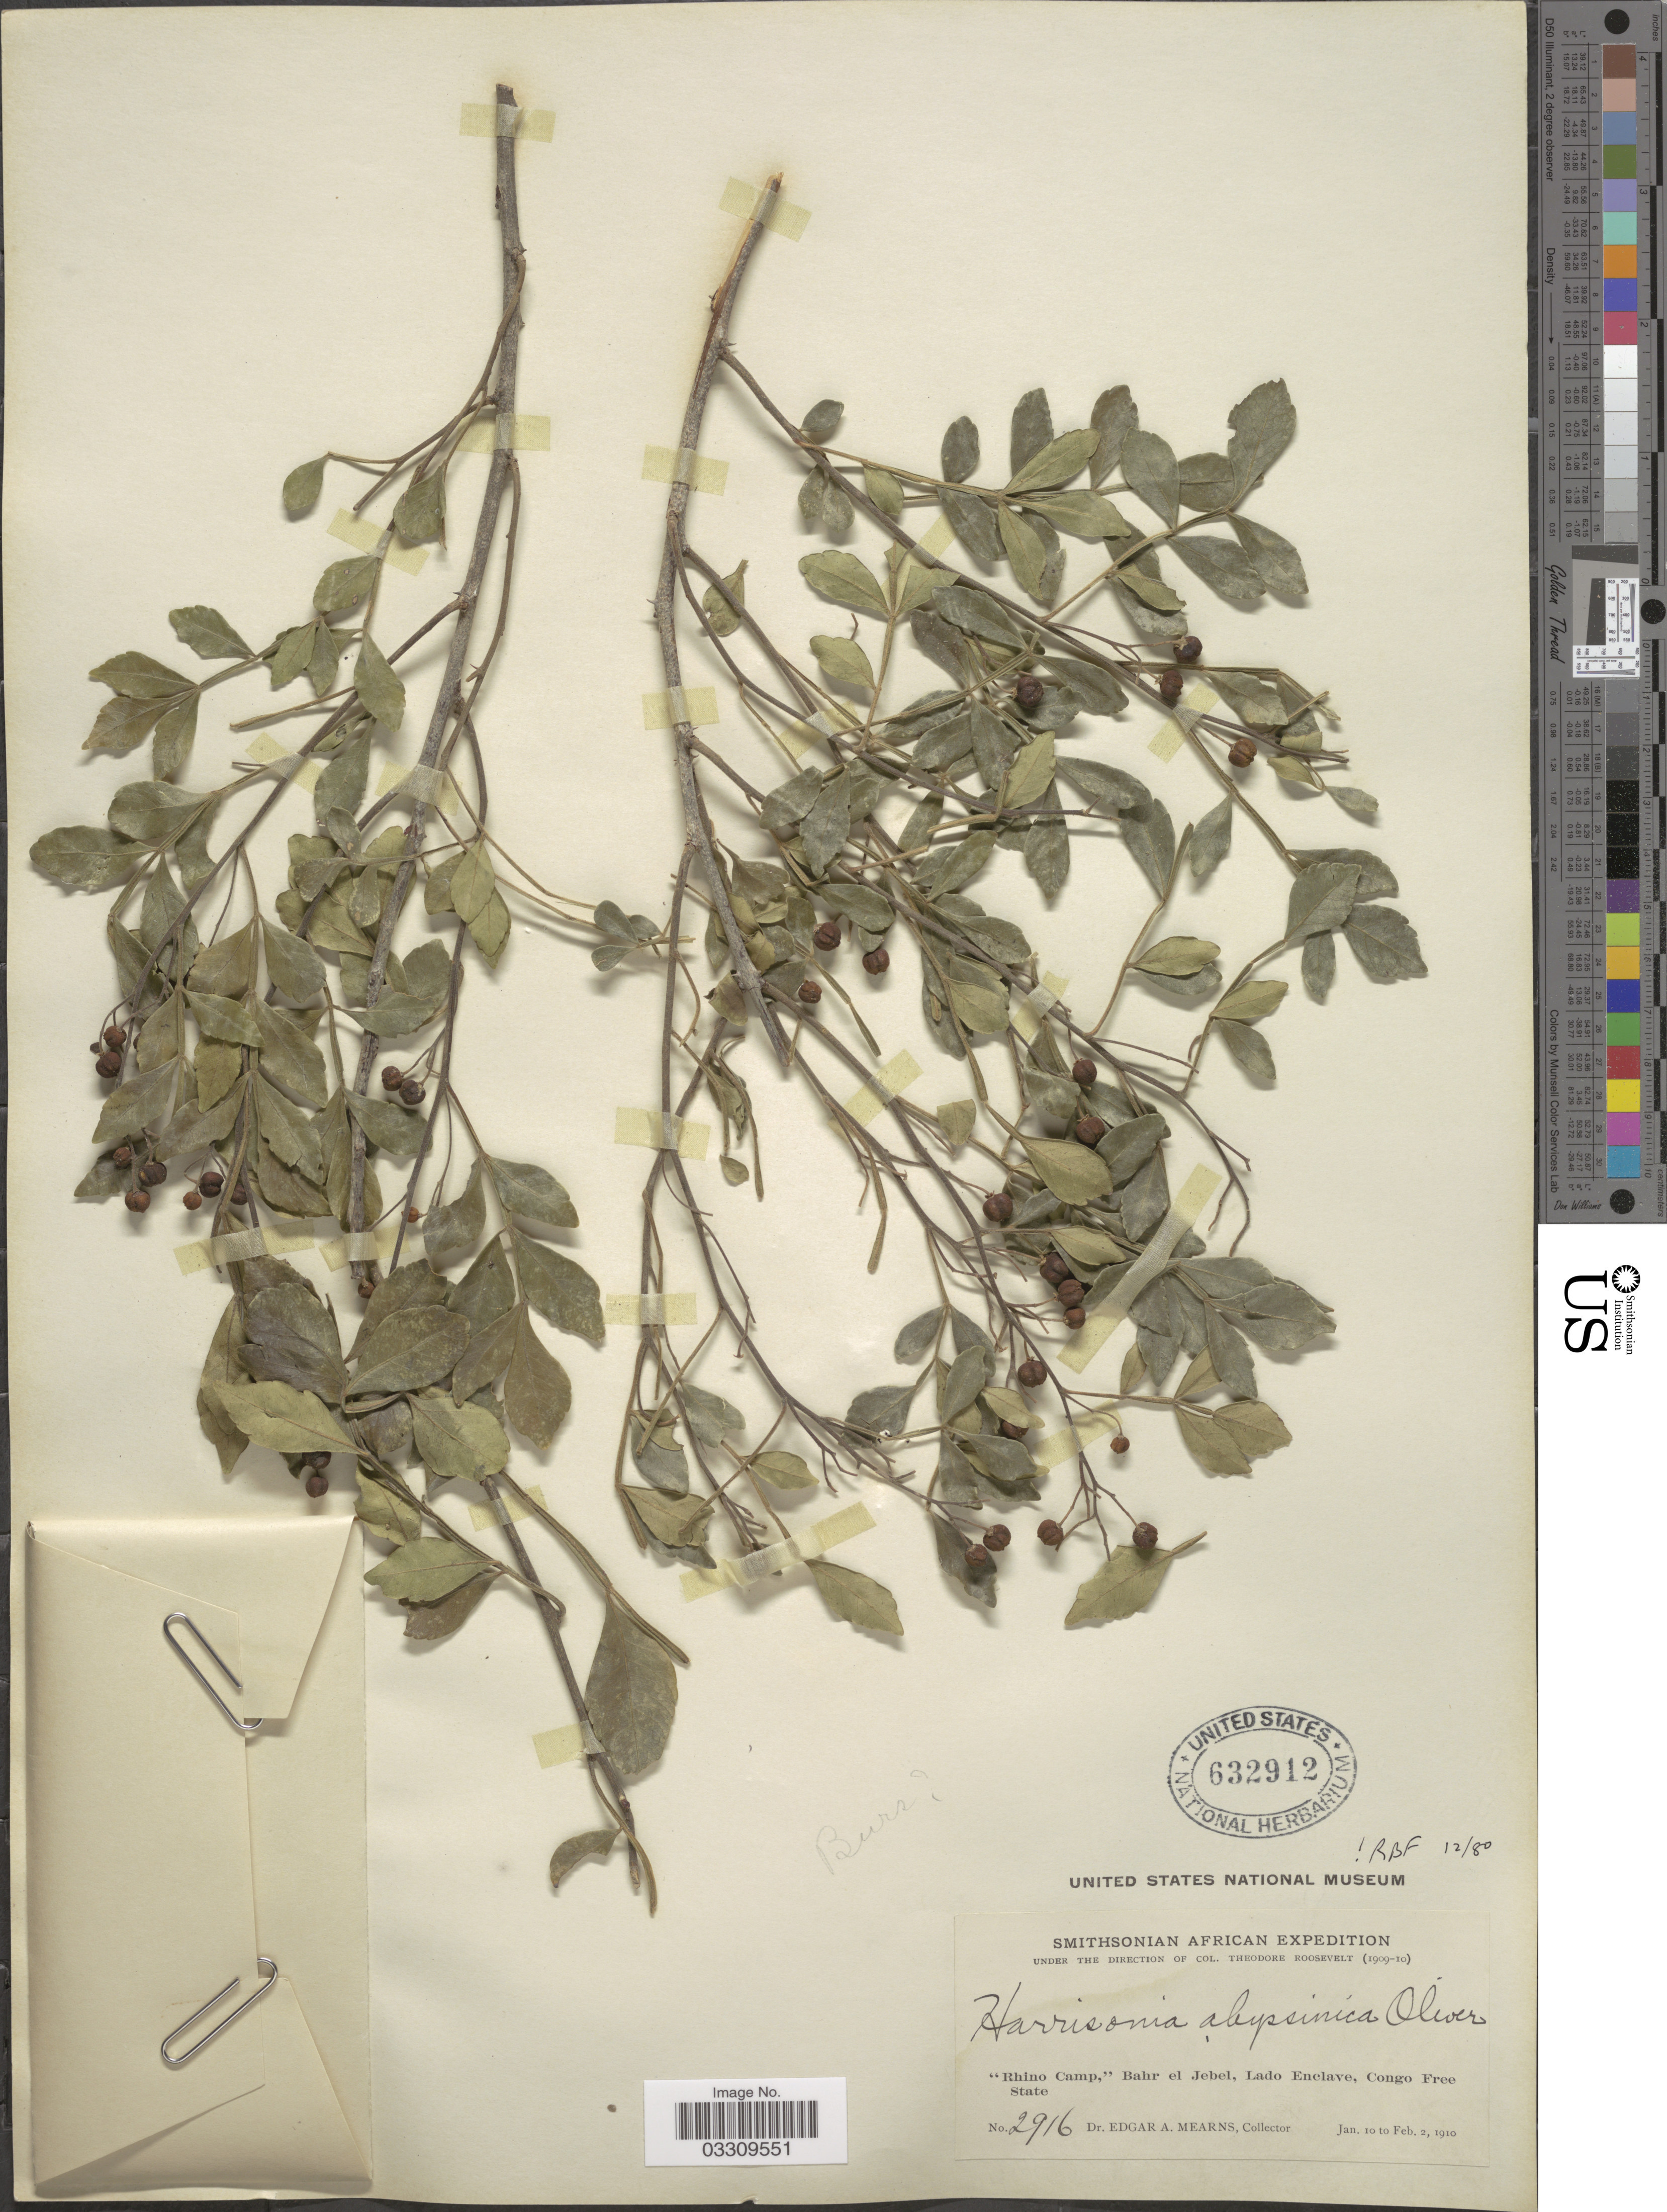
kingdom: Plantae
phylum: Tracheophyta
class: Magnoliopsida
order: Sapindales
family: Rutaceae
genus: Harrisonia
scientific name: Harrisonia abyssinica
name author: Oliv.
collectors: E. A. Mearns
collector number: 2916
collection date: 1910-01-10/1910-02-02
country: South Sudan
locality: "Rhino Camp", Bahr el Jebel, Lado Enclave, Congo Free State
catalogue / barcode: US 632912